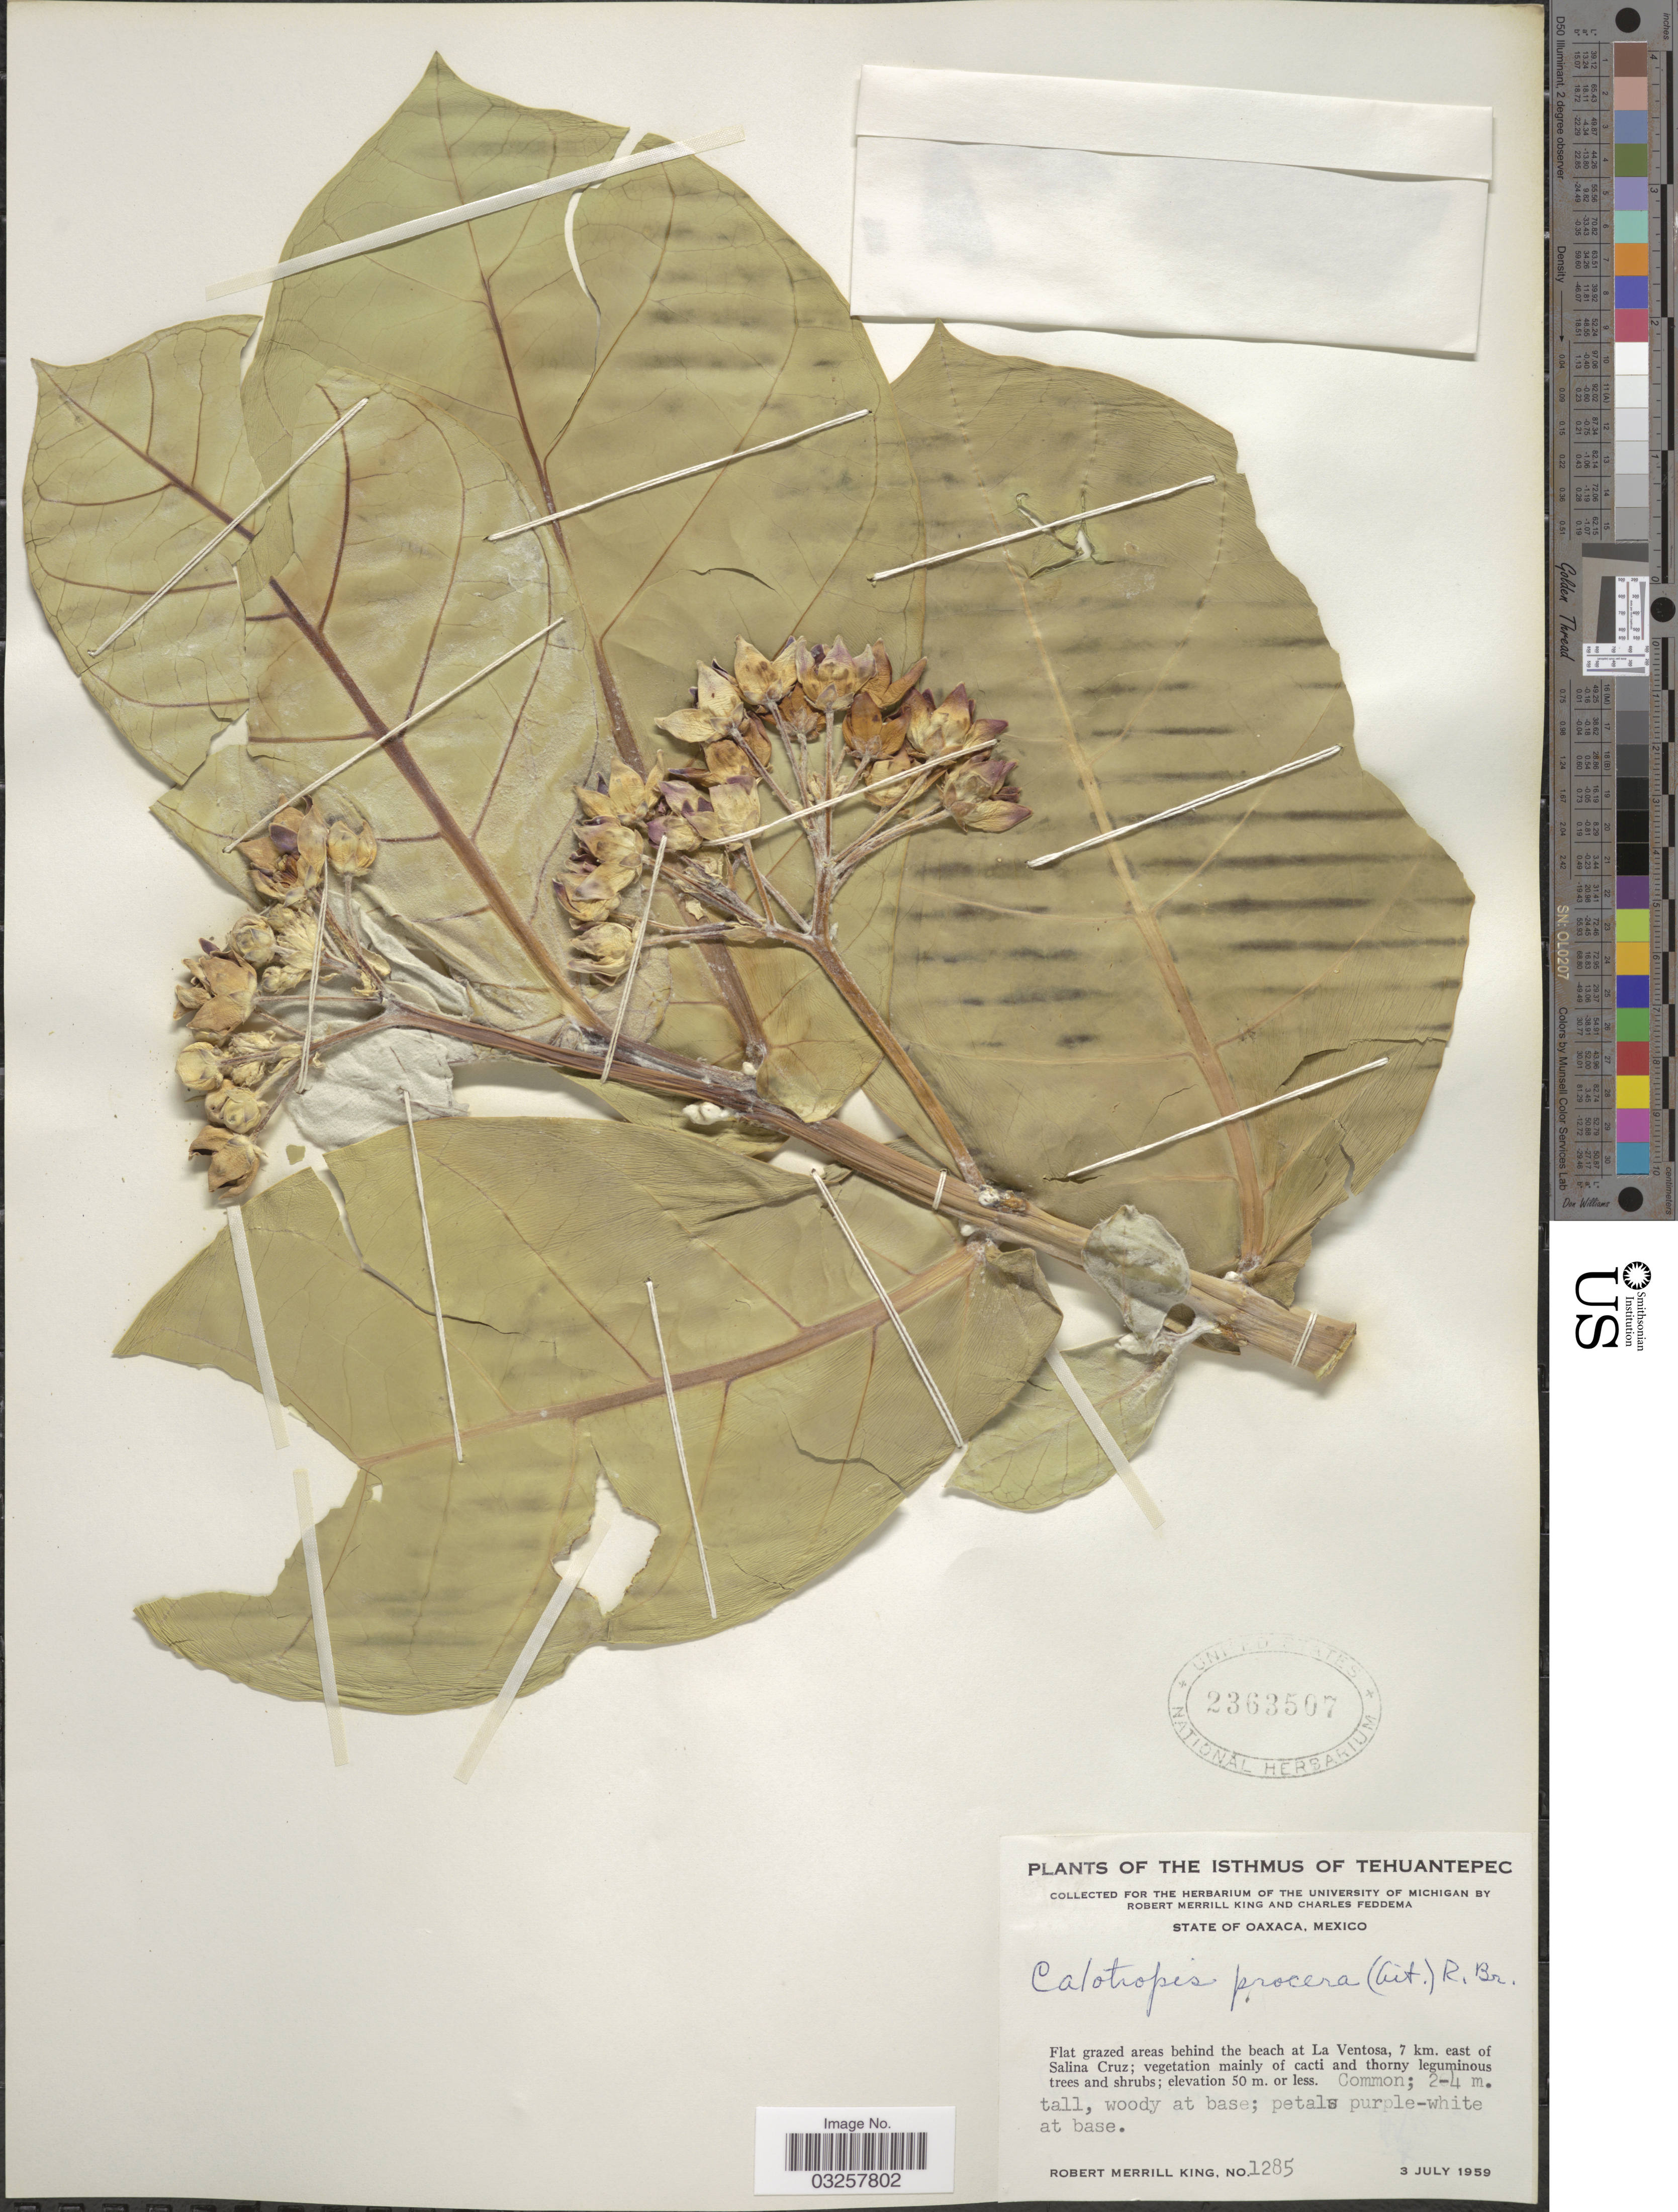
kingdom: Plantae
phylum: Tracheophyta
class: Magnoliopsida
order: Gentianales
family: Apocynaceae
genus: Calotropis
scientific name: Calotropis procera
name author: (Aiton) W.T. Aiton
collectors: R. M. King & C. Feddema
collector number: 1285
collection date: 1959-07-03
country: Mexico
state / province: Oaxaca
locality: The Isthmus of Tehuantepec. Flat grazed areas behind the beach at La Ventosa, 7 km. east of Salina Cruz.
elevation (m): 50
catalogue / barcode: US 2363507